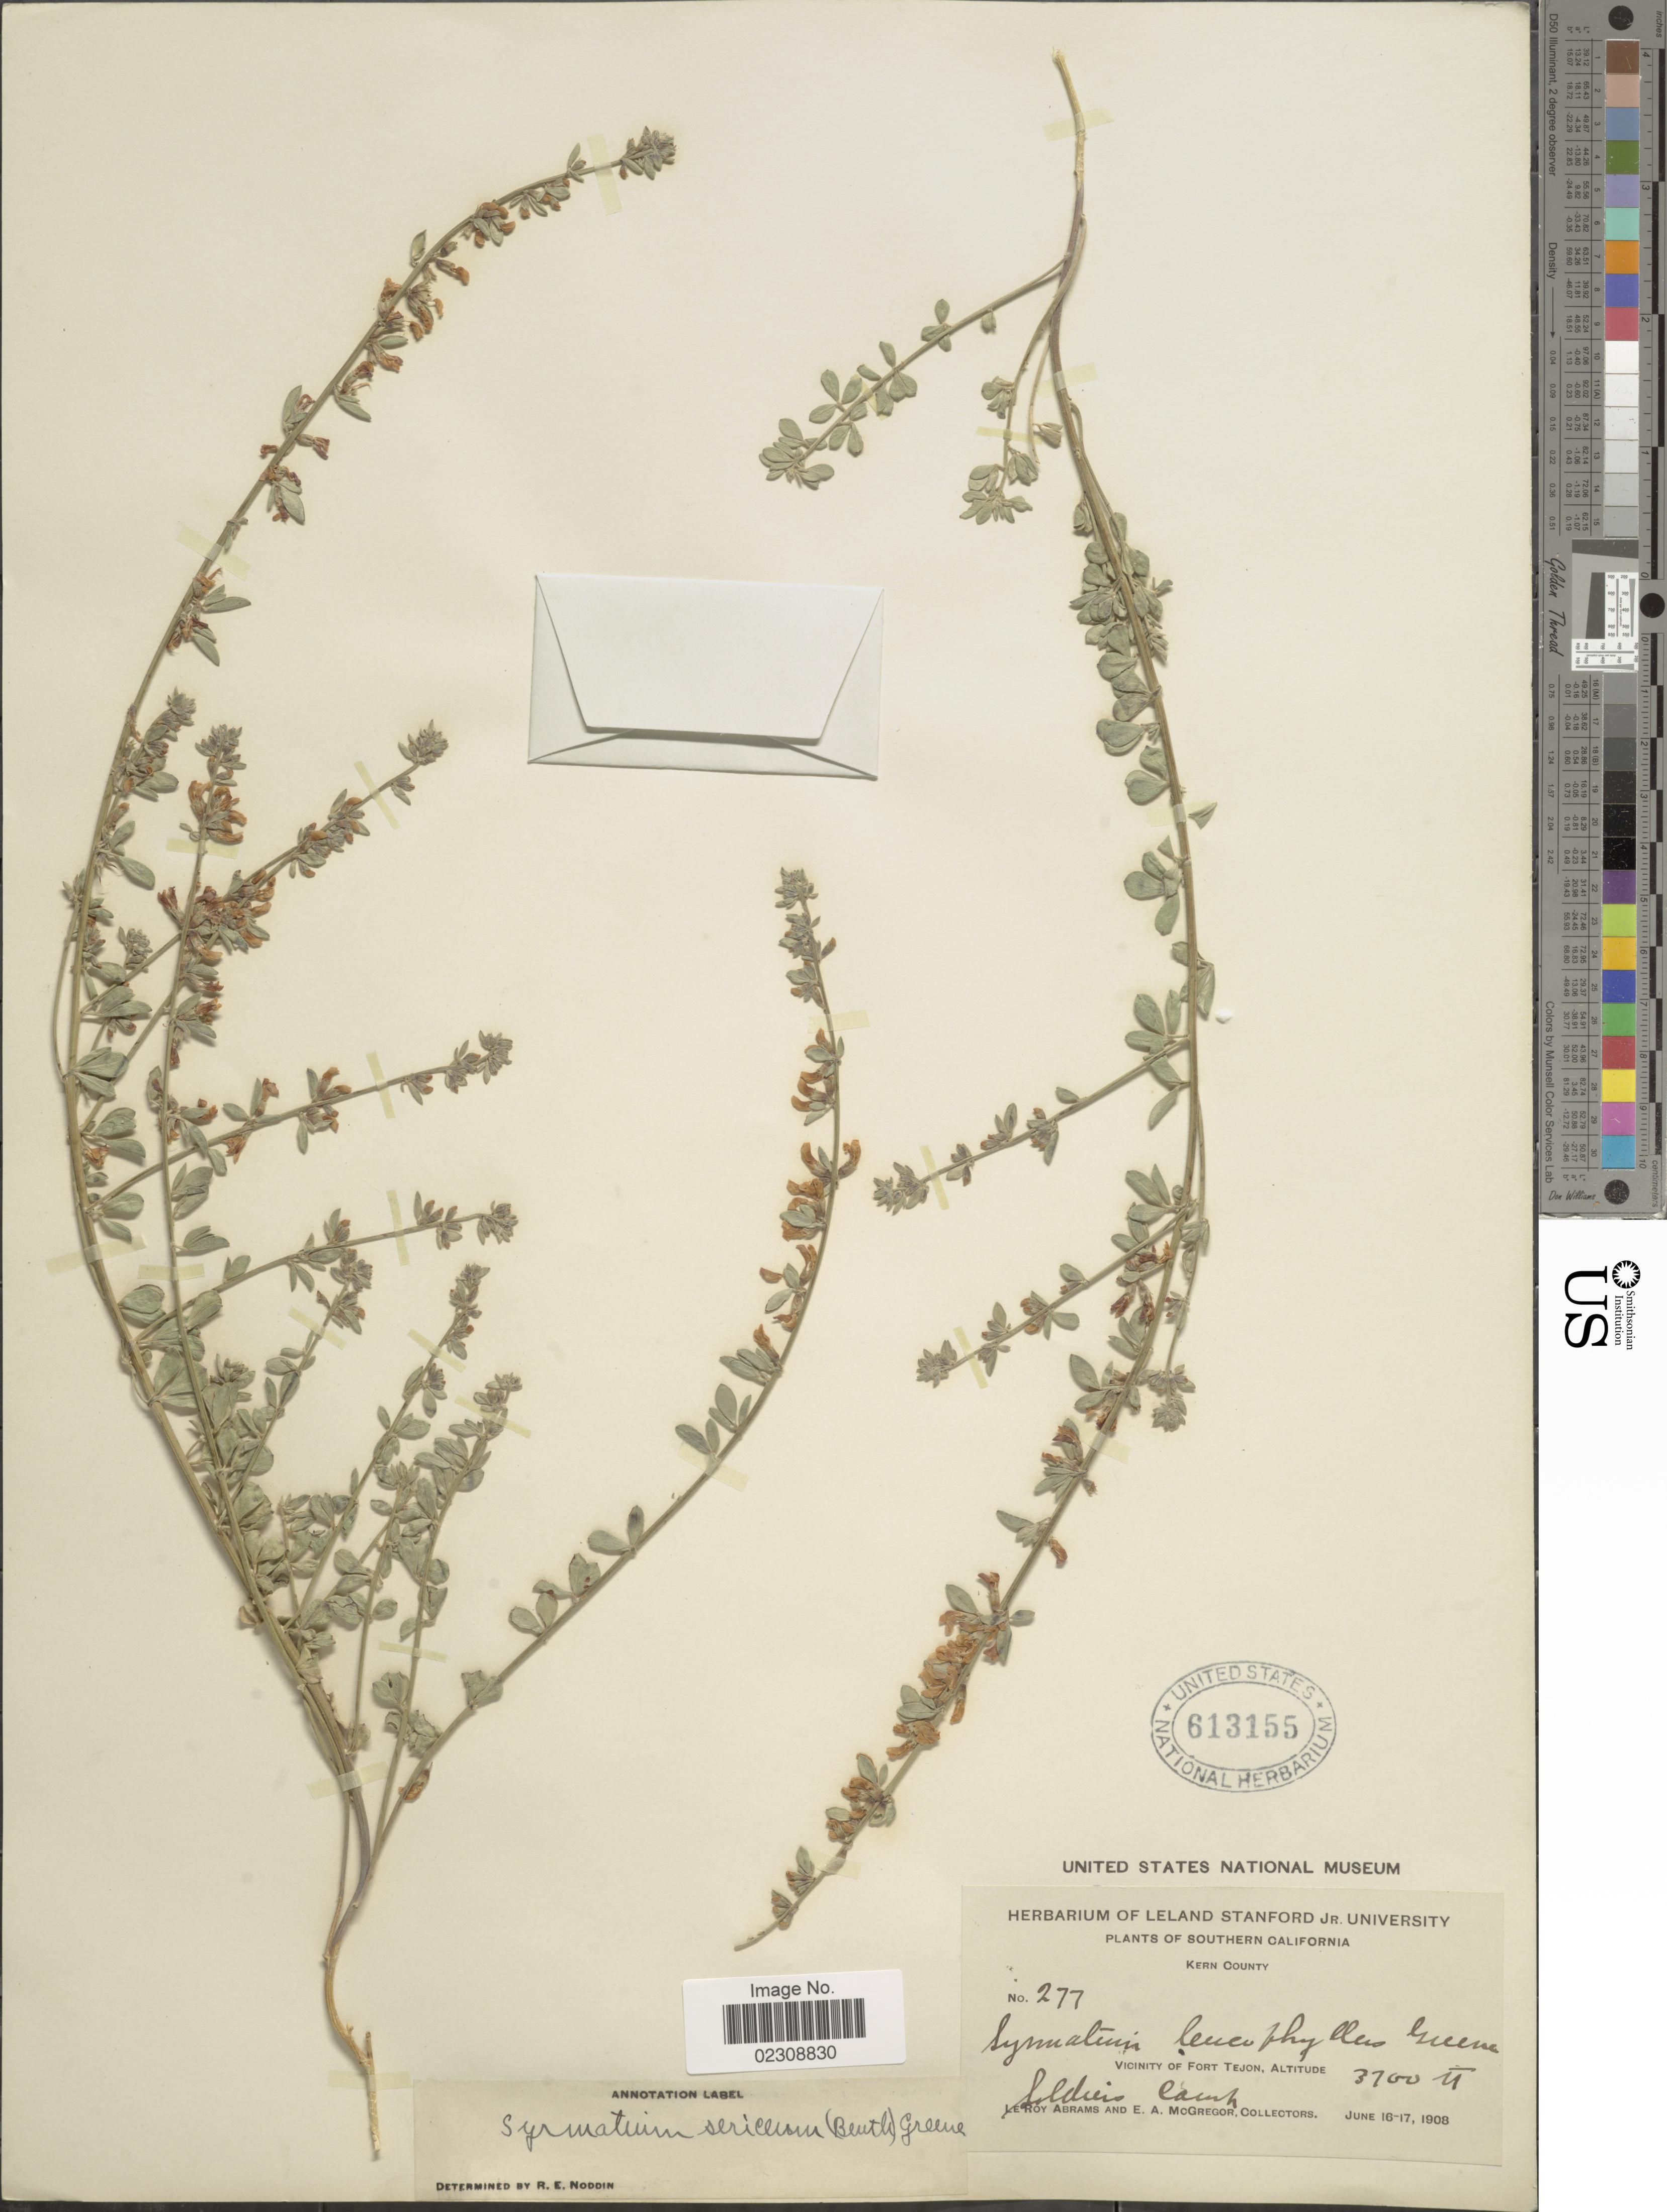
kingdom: Plantae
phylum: Tracheophyta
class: Magnoliopsida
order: Fabales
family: Fabaceae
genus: Syrmatium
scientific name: Syrmatium sericeum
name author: (Benth.) Greene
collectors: L. Abrams & E. A. McGregor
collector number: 277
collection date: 1908-06-16/1908-06-17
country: United States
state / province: California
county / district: Kern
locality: Southern California. Kern County. Vicinity of Fort Tejon. Soldiers Camp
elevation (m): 1128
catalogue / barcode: US 613155